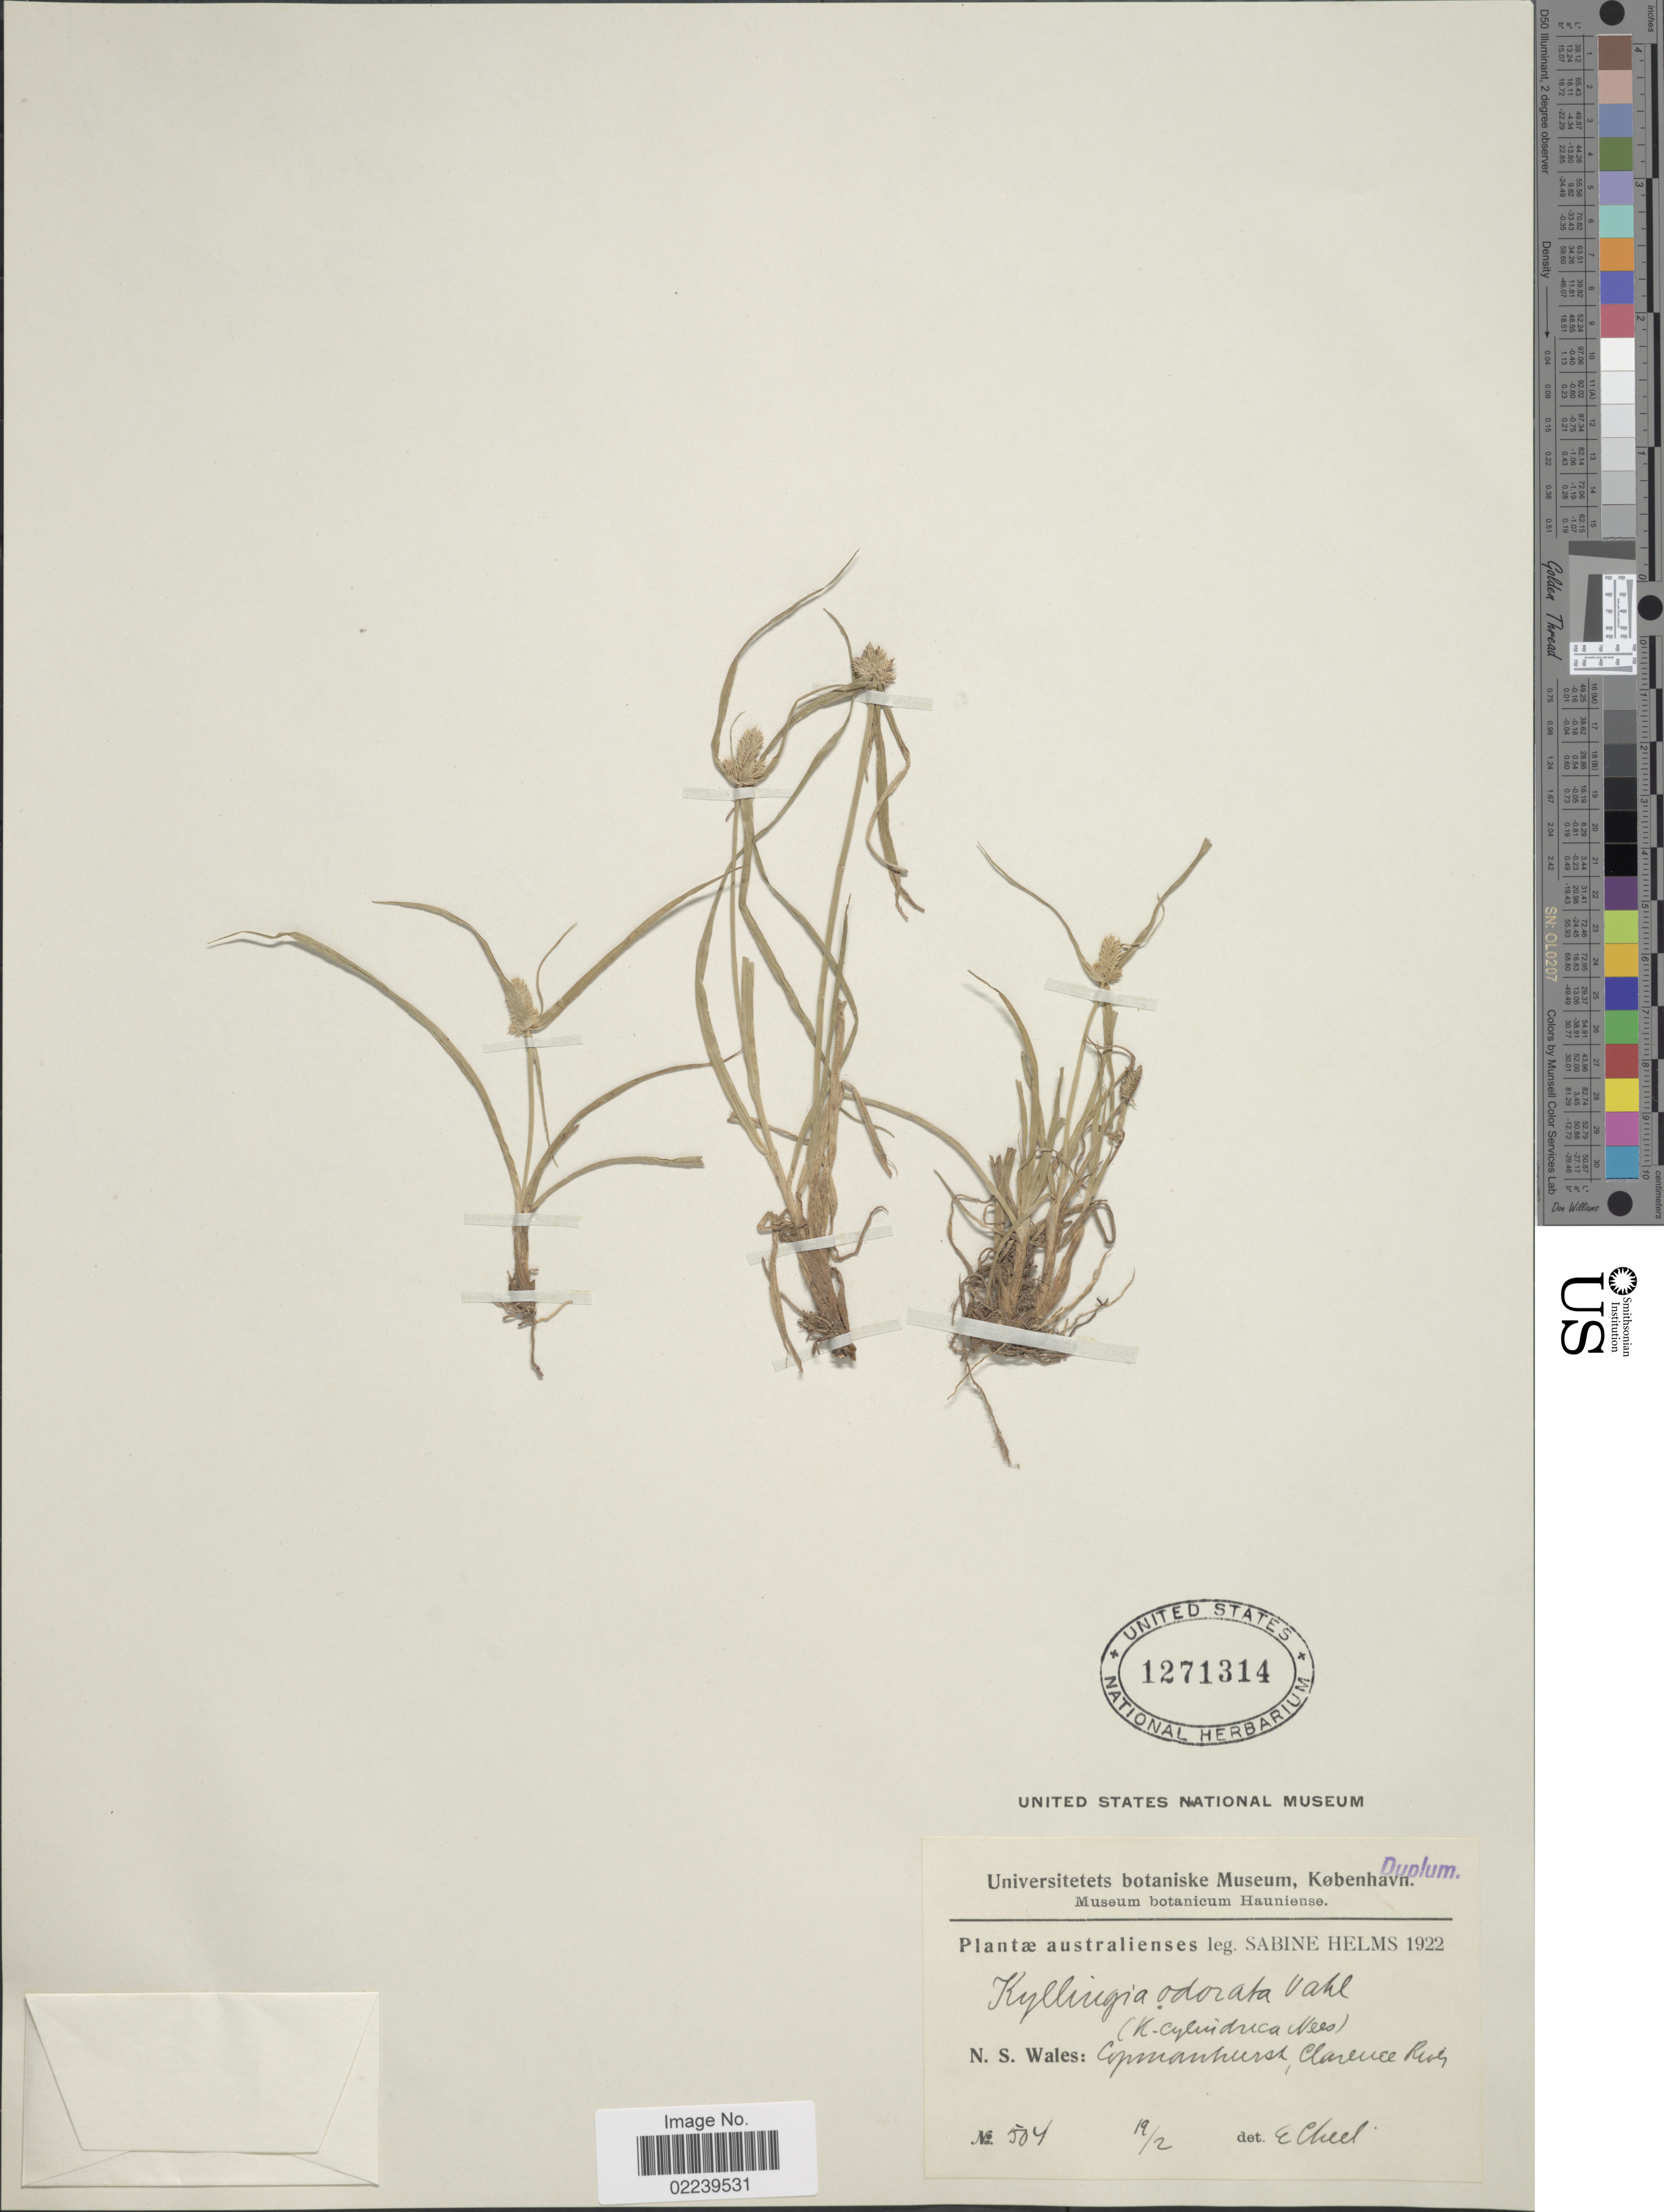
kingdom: Plantae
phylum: Tracheophyta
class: Liliopsida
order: Poales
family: Cyperaceae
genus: Cyperus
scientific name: Cyperus sesquiflorus subsp. cylindricus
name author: (Nees) T. Koyama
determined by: Strong, M. T., (US), Smithsonian Institution - National Museum of Natural History (UNITED STATES)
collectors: S. Helms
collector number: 504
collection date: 1922-02-19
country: Australia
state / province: New South Wales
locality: Copmanhurst, Clarence River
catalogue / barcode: US 1271314